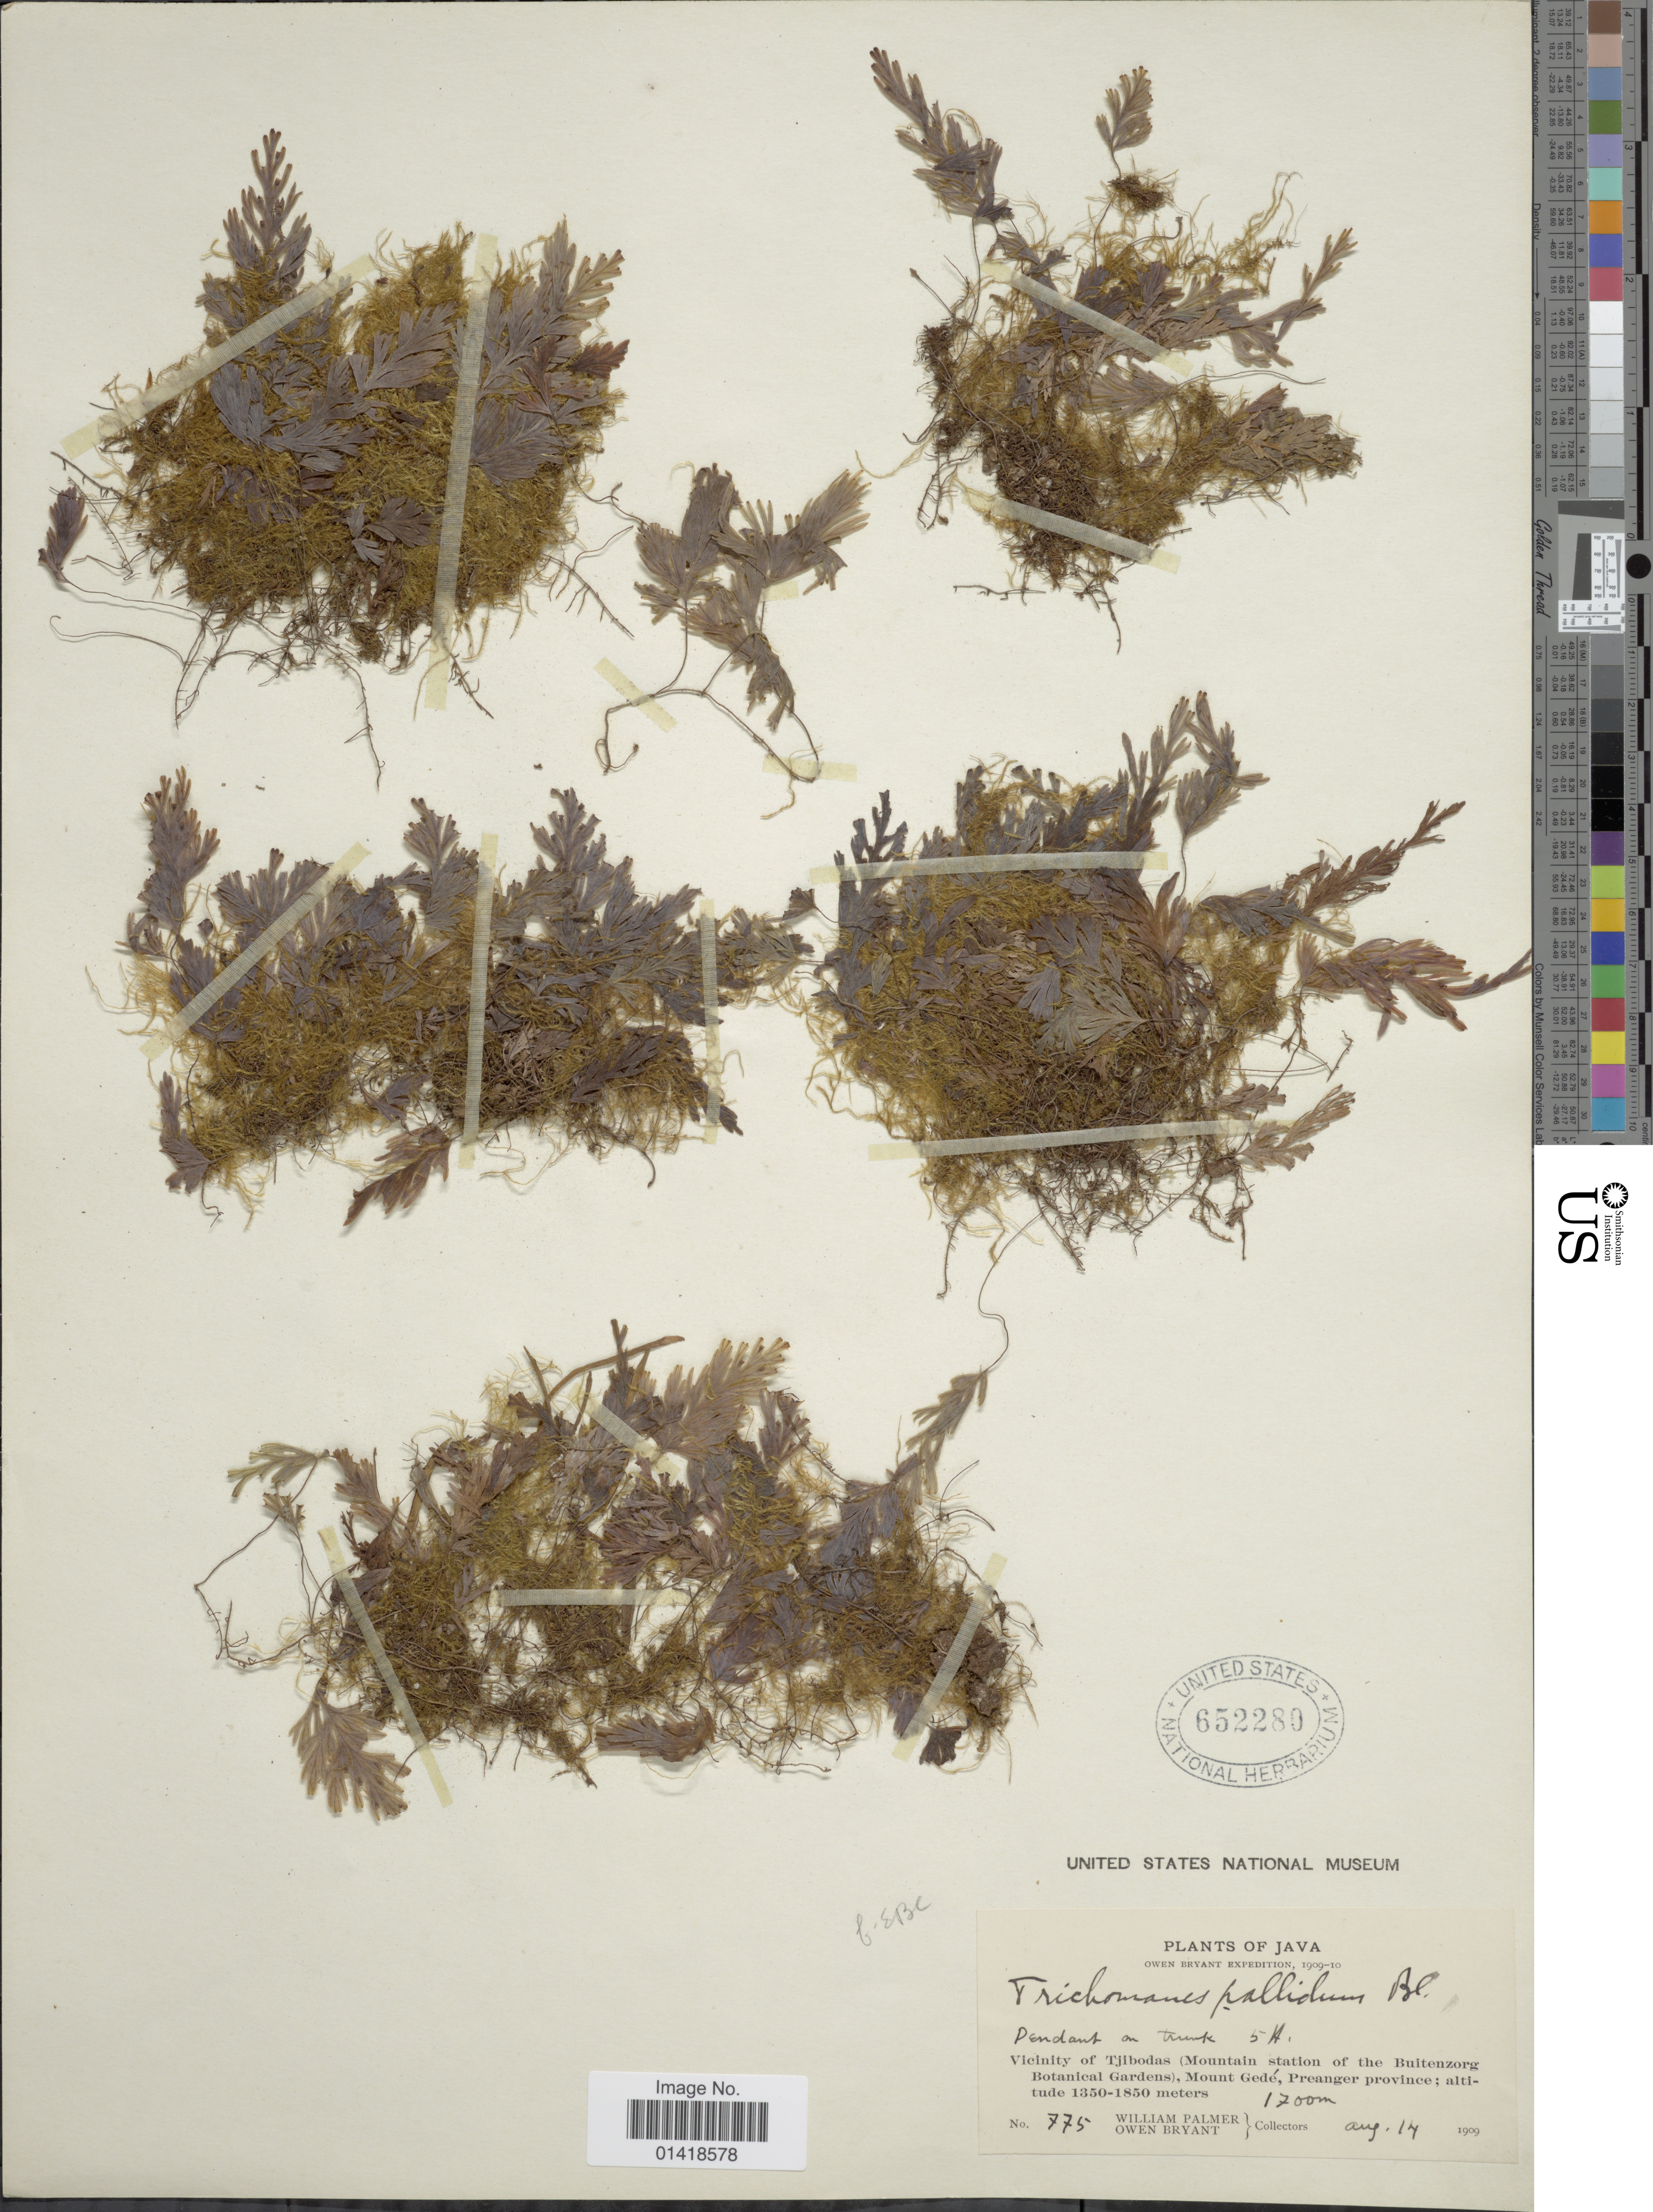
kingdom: Plantae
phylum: Tracheophyta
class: Polypodiopsida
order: Hymenophyllales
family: Hymenophyllaceae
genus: Hymenophyllum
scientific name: Hymenophyllum pallidum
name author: (Blume) Ebihara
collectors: W. Palmer & O. Bryant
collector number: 775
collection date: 1909-08-14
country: Indonesia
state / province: Java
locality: Vicinity of Tjibodas (Mountain station of the Buitenzorg Botanical Gardens), Mount Gede, Preanger province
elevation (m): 1700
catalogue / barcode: US 652280